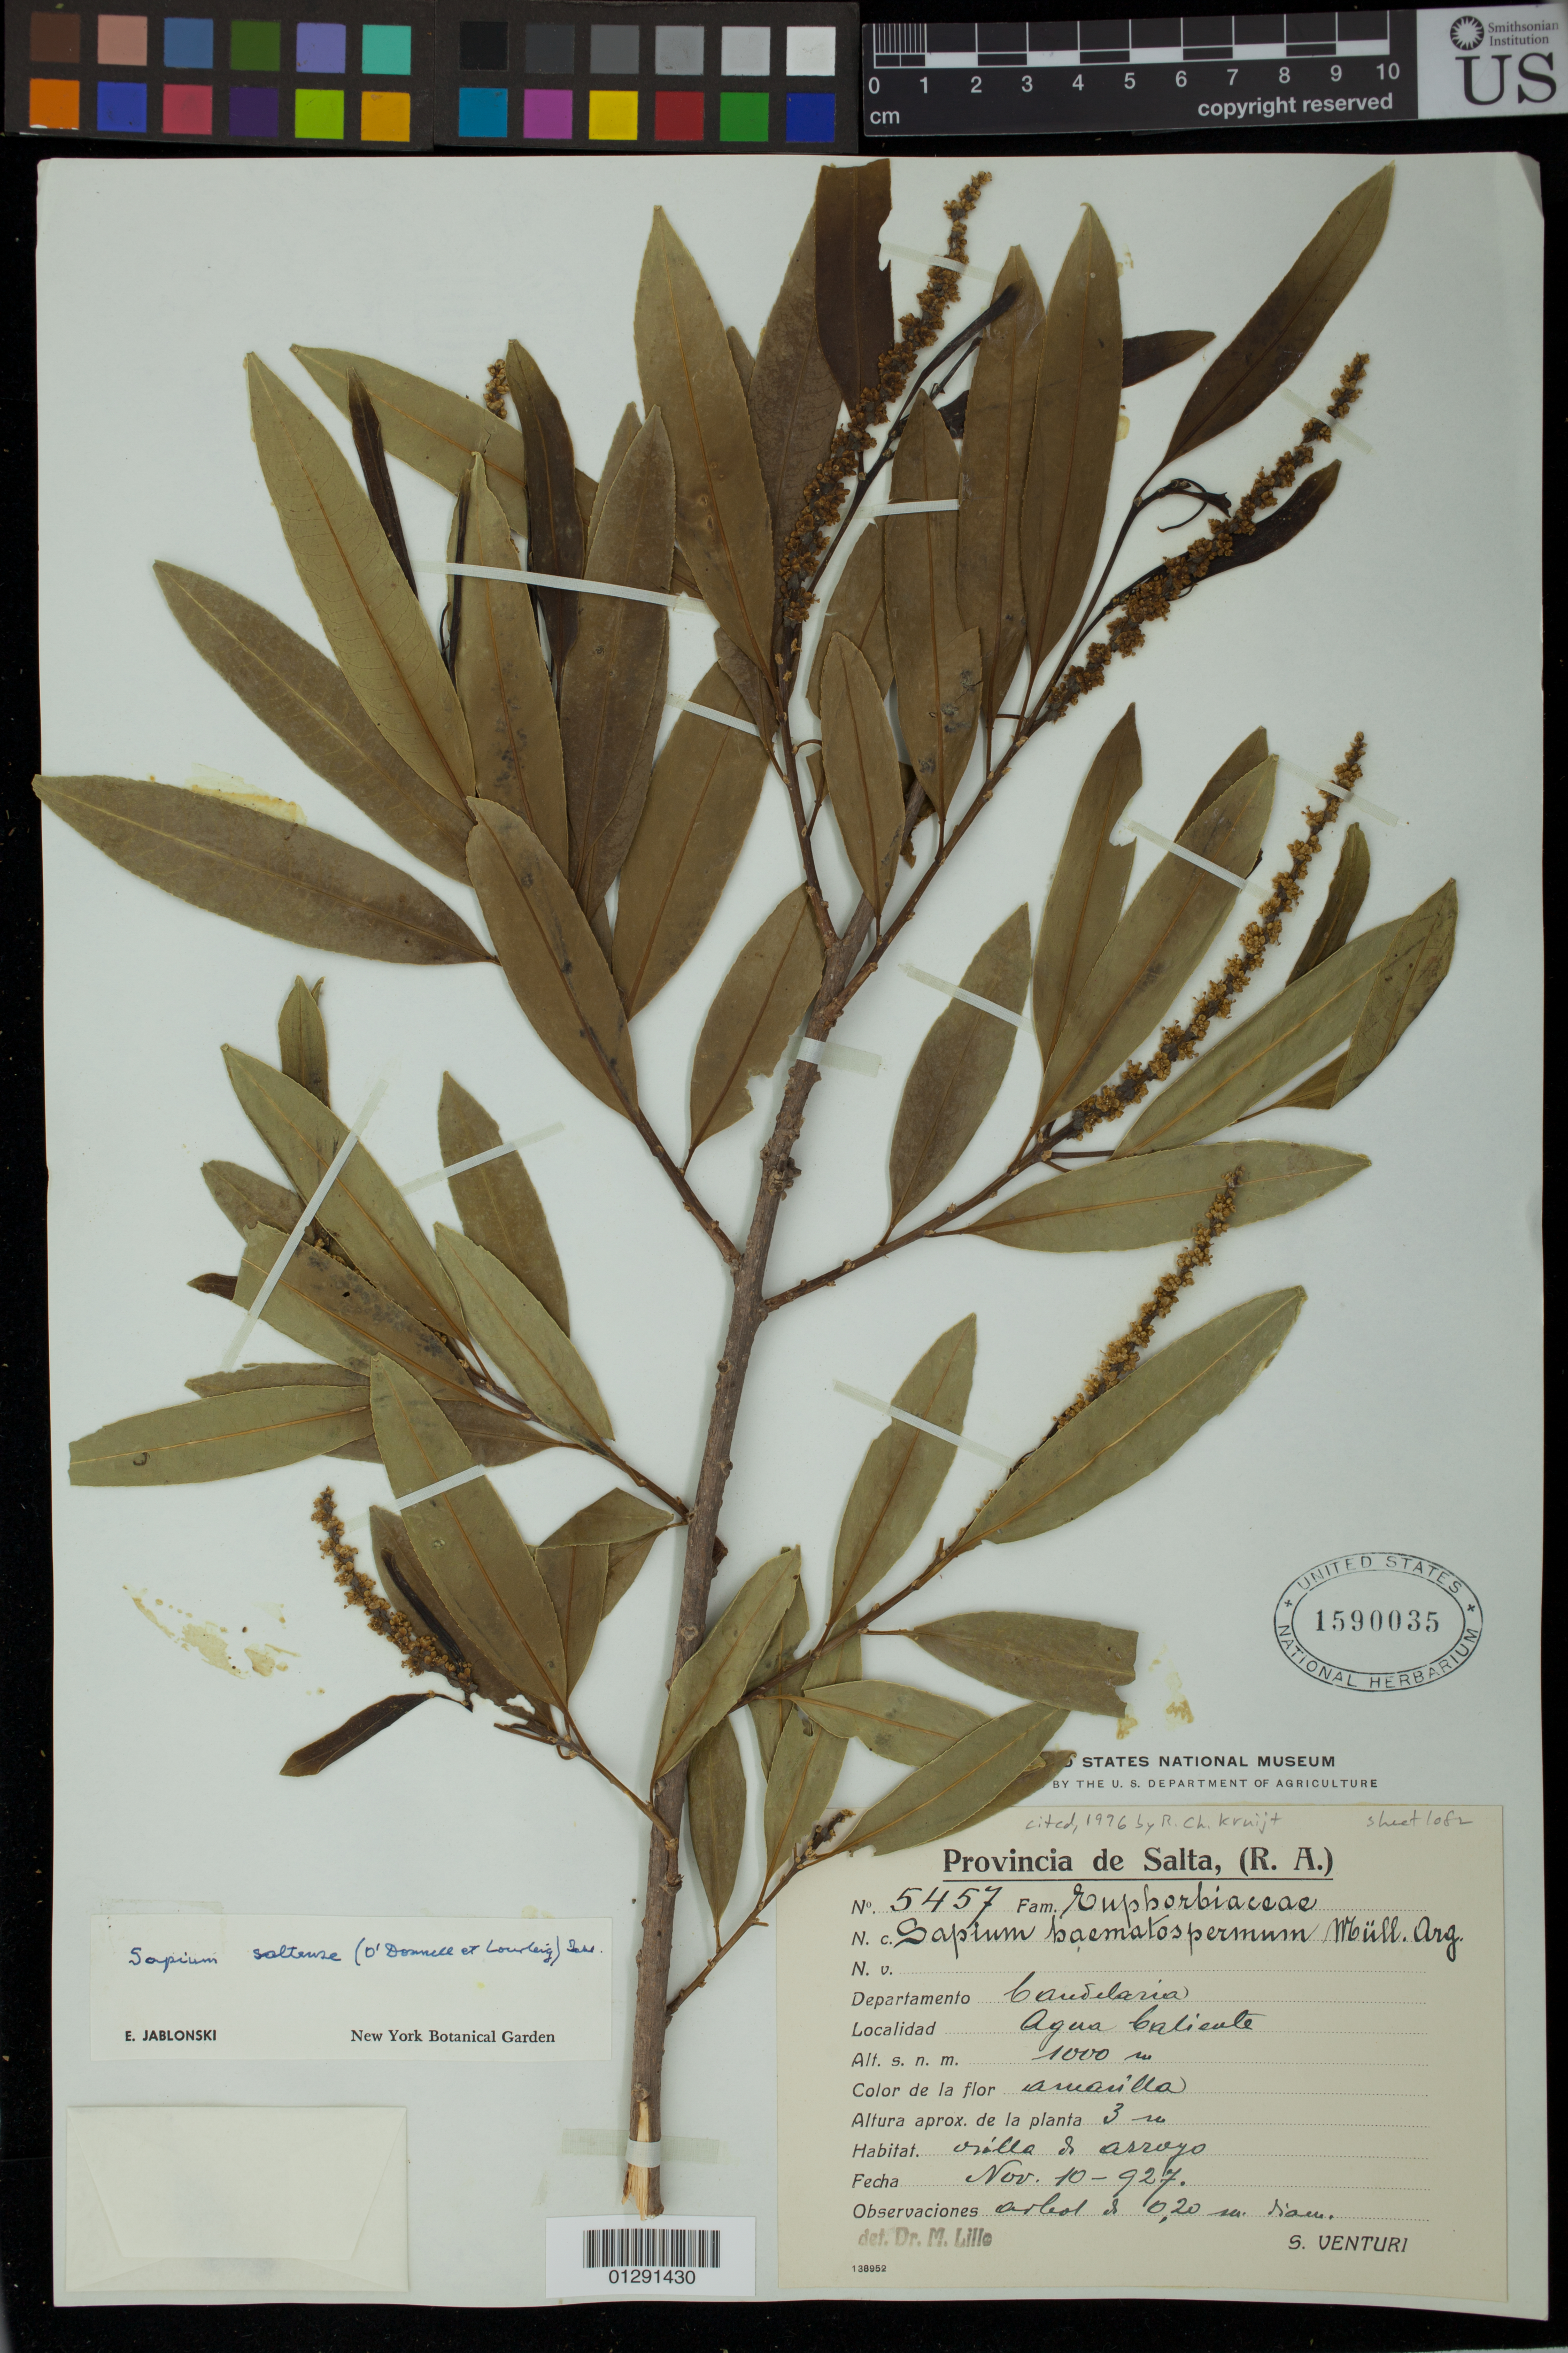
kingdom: Plantae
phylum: Tracheophyta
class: Magnoliopsida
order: Malpighiales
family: Euphorbiaceae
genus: Sapium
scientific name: Sapium haematospermum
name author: Müll. Arg.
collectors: S. Venturi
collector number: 5457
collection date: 1927-11-10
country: Argentina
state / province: Salta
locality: Aqua Caliente, La Candelaria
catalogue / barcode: US 1590035